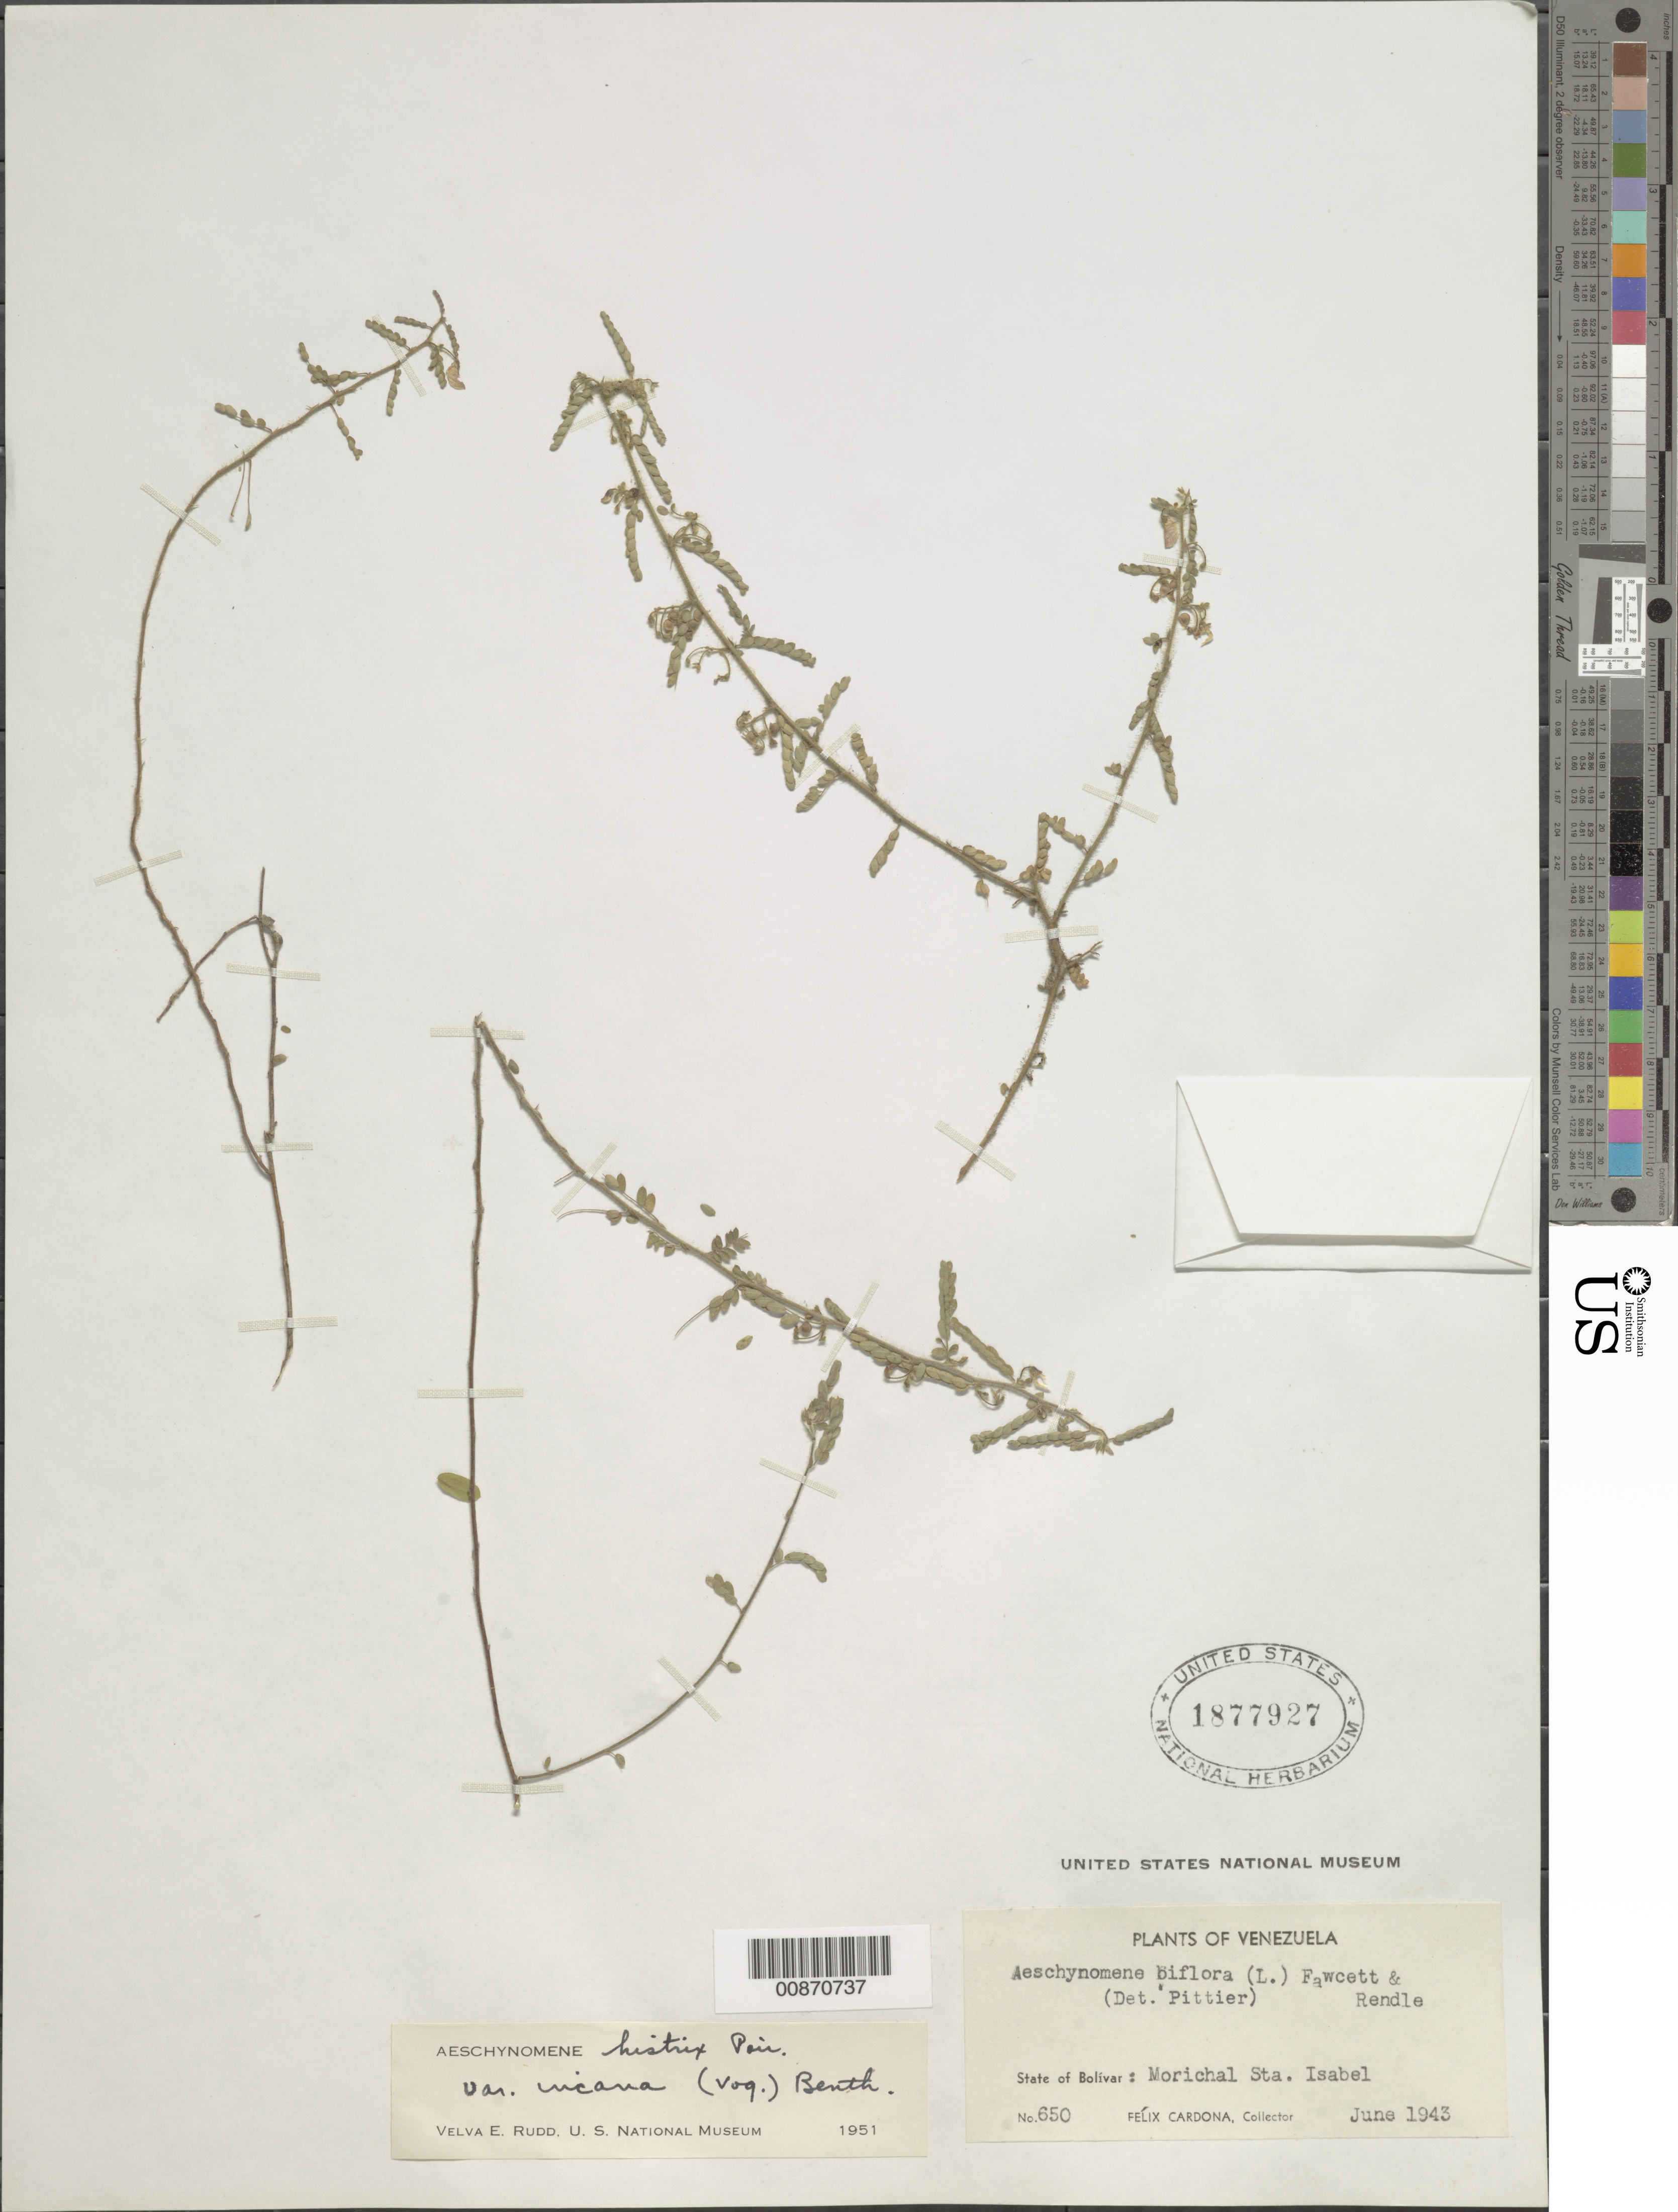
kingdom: Plantae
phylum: Tracheophyta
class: Magnoliopsida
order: Fabales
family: Fabaceae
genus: Aeschynomene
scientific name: Aeschynomene histrix var. incana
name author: Benth.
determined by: Rudd, V. E.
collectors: F. Cardona Puig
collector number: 650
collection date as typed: Jun-43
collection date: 1943-06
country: Venezuela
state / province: Bolívar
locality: Morichal Santa Isabel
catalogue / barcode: US 1877927